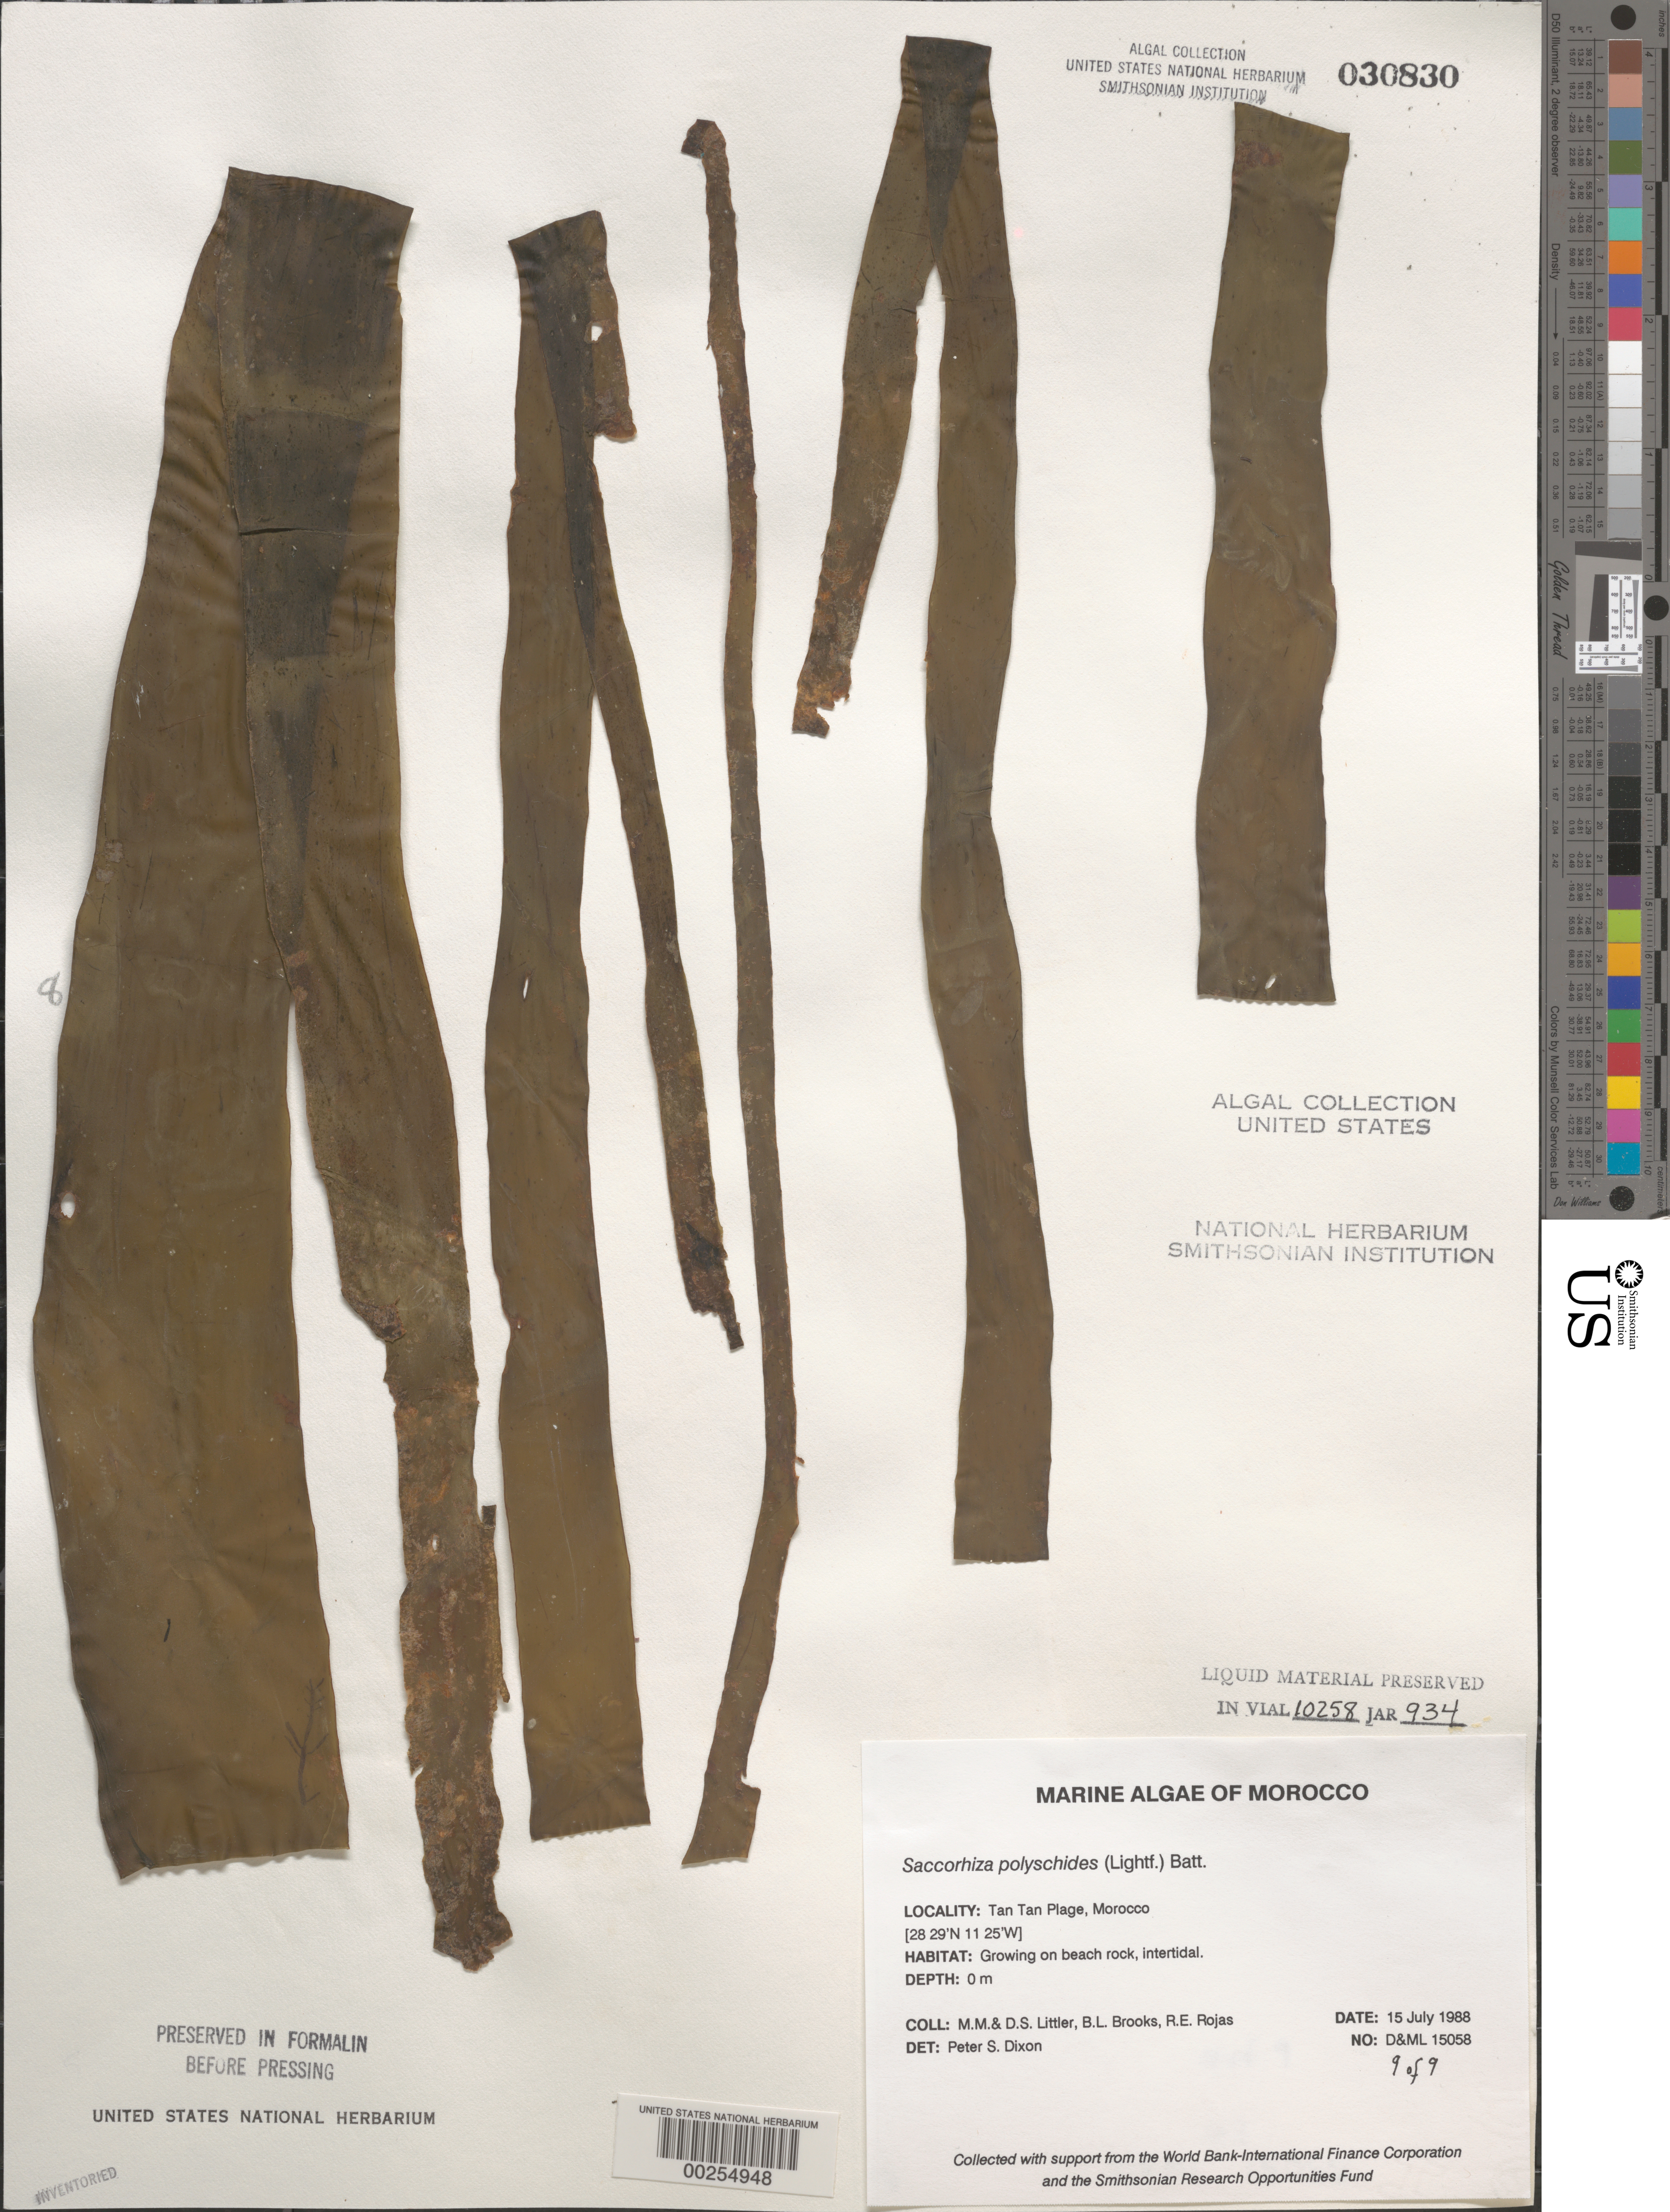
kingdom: Chromista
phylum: Foraminifera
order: Astrorhizida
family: Hyperamminidae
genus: Saccorhiza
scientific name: Saccorhiza polyschides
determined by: Dixon, P. S.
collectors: M. M. Littler, D. S. Littler, B. Brooks & R. Rojas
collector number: D&ML 15058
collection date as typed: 15 Jul 1988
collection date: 1988-07-15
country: Morocco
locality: Tan Tan Plage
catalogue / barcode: US 30830